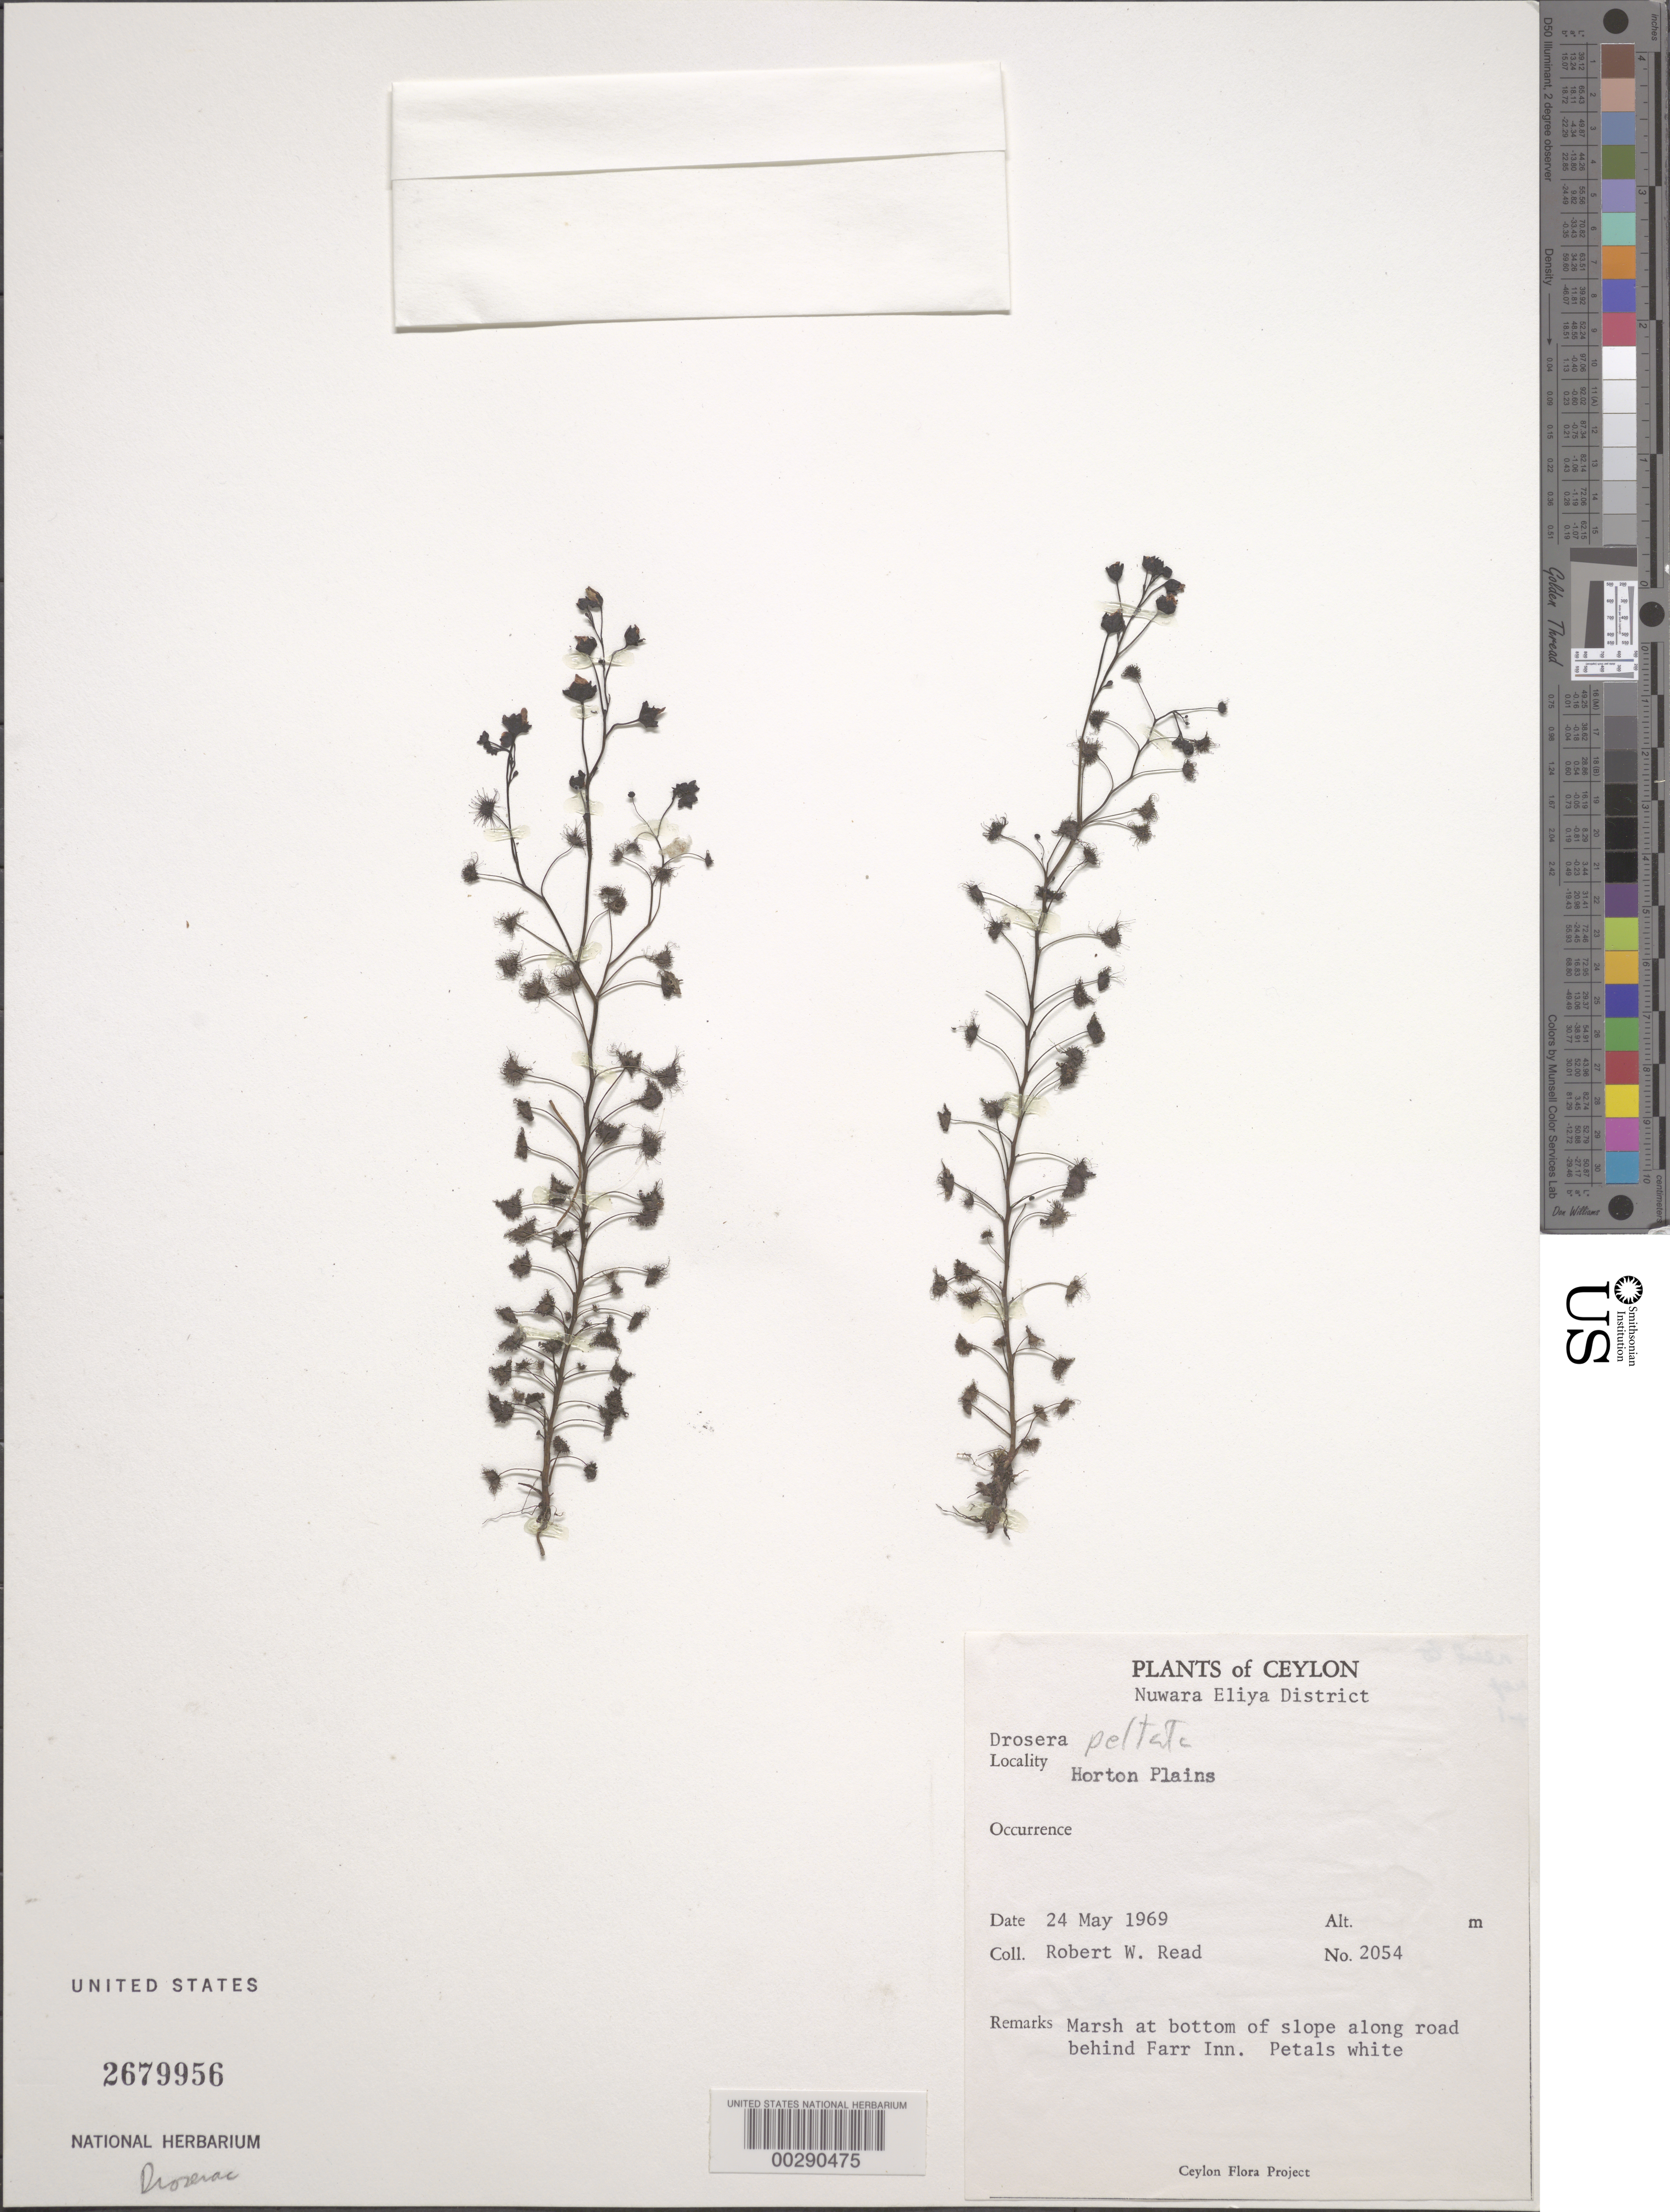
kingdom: Plantae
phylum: Tracheophyta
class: Magnoliopsida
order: Caryophyllales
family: Droseraceae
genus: Drosera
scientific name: Drosera sp.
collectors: R. W. Read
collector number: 2054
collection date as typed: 24 May 1969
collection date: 1969-05-24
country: Sri Lanka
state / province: Central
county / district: Nuwara Eliya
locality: Horton plains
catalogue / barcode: US 2679956